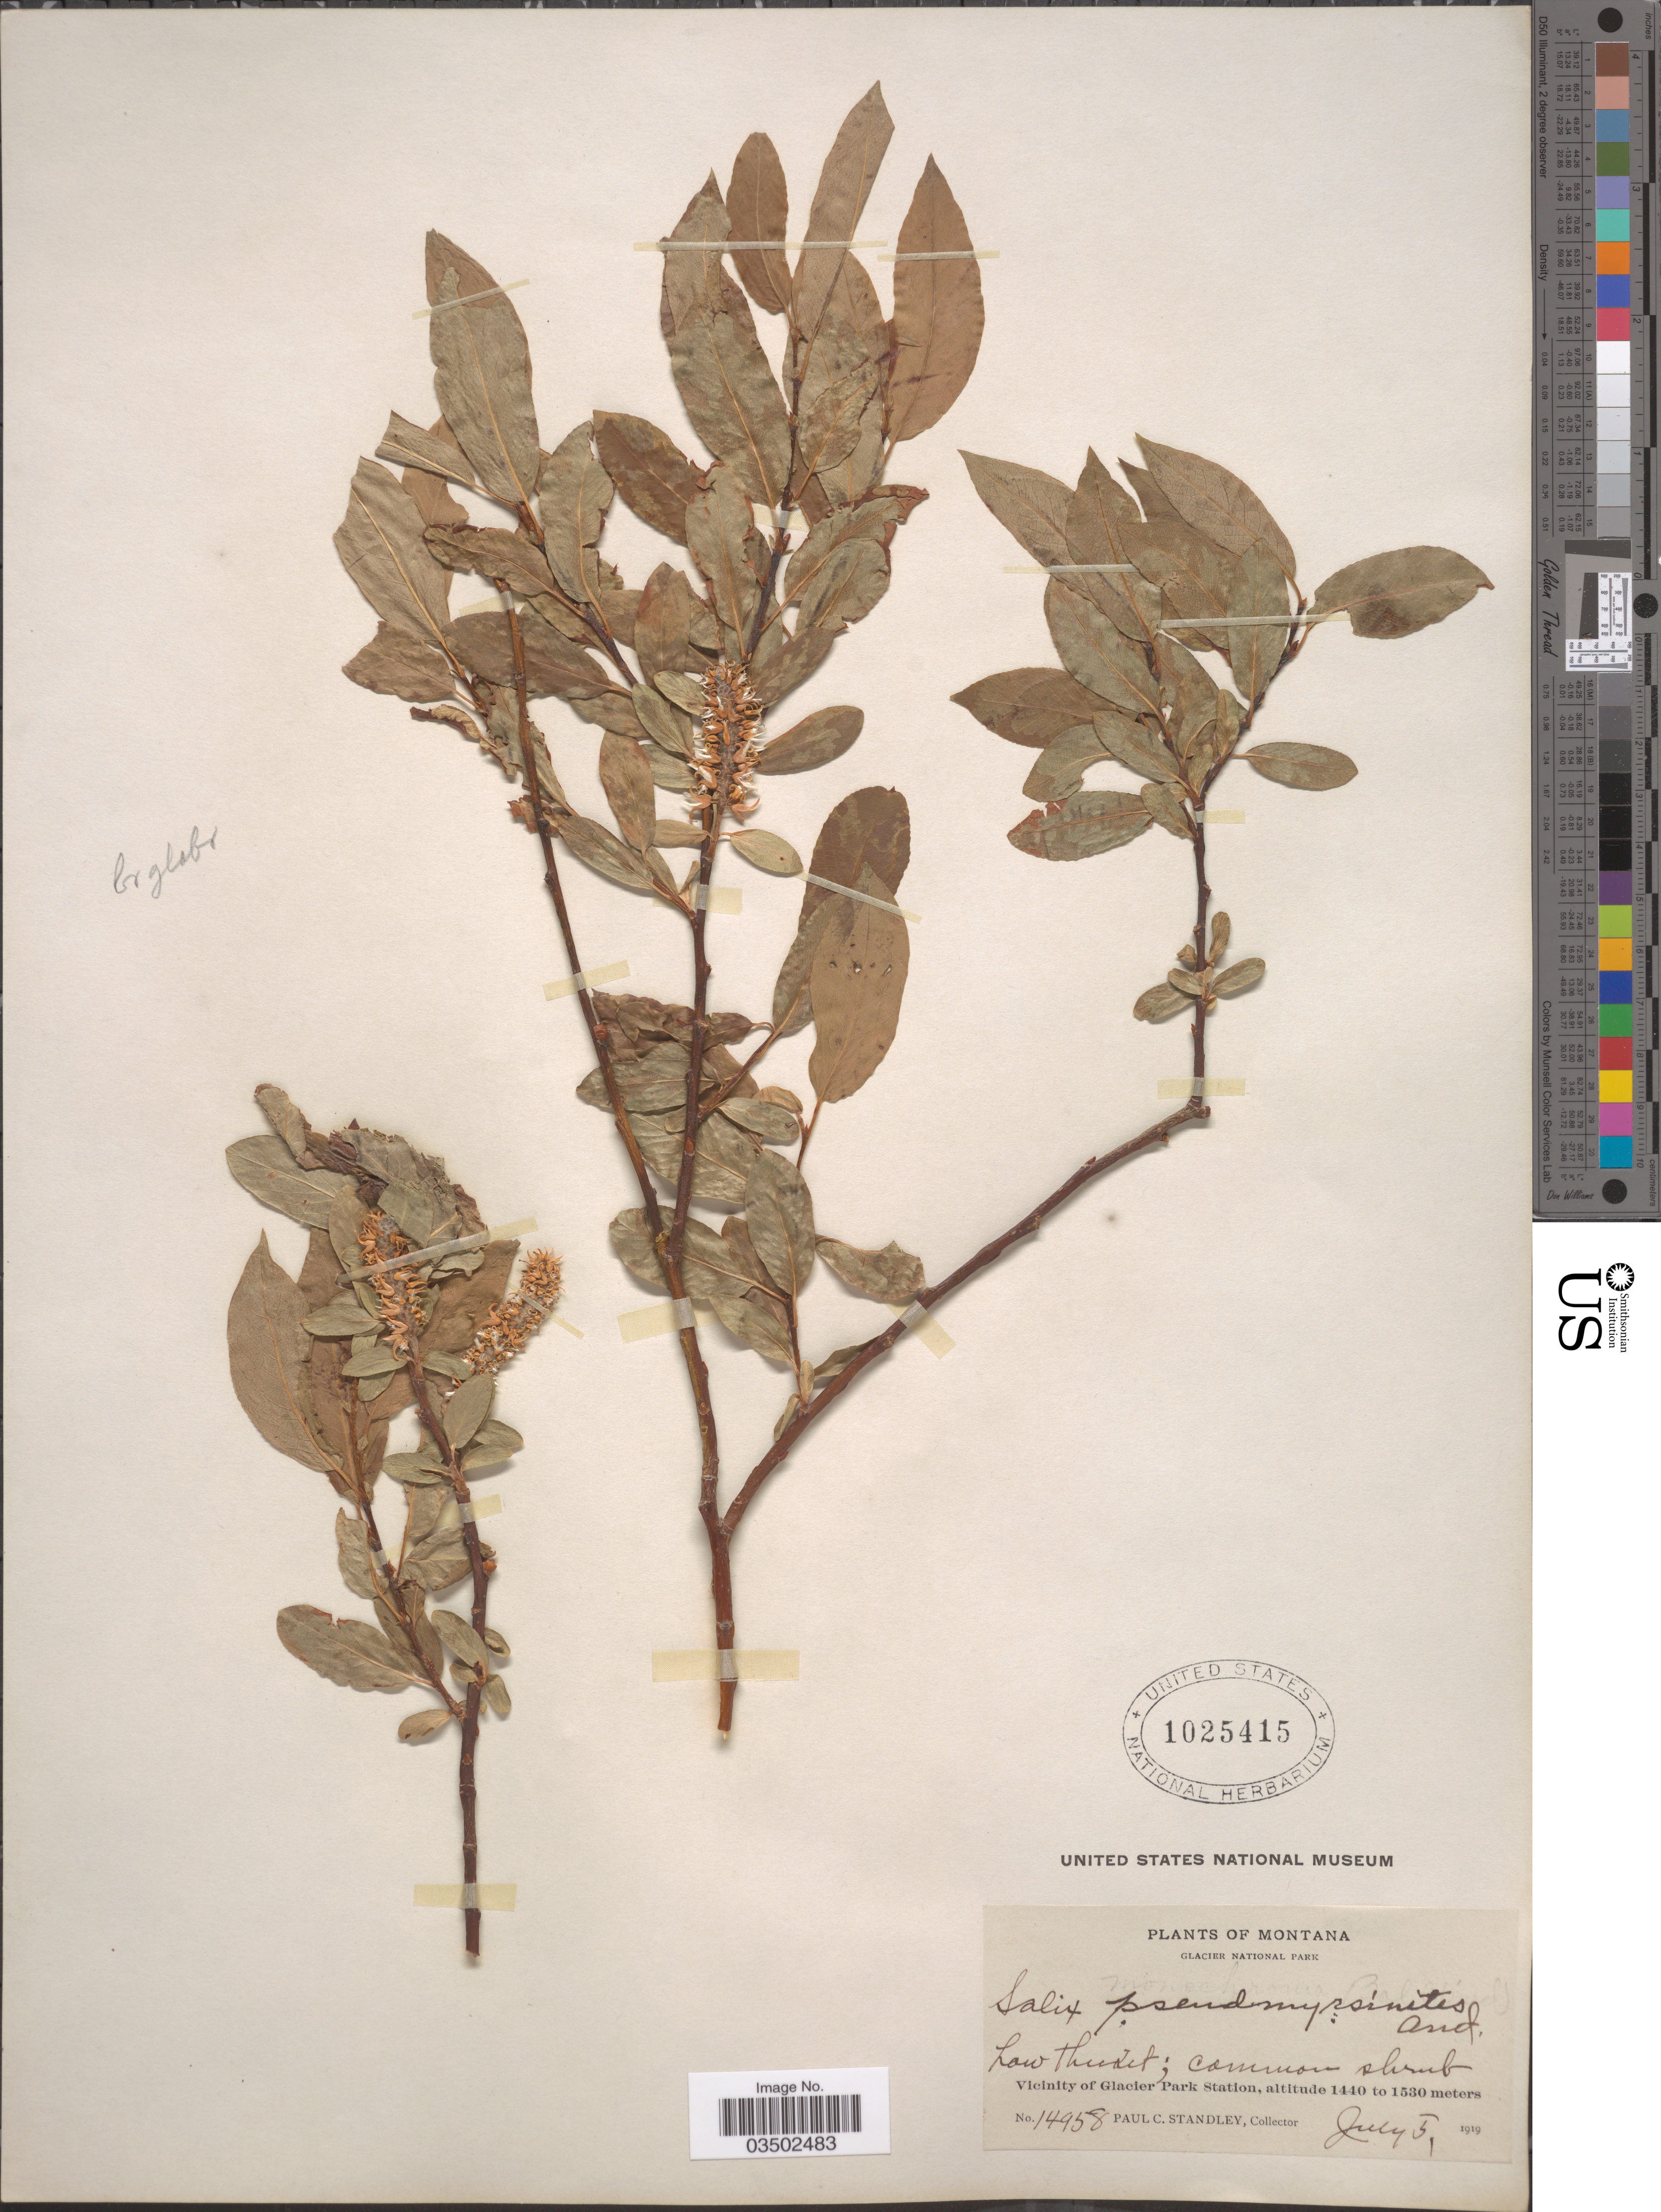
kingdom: Plantae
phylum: Tracheophyta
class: Magnoliopsida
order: Malpighiales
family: Salicaceae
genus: Salix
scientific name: Salix pseudocordata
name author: (Andersson) Andersson ex Rydb.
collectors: P. C. Standley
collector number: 14958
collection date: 1919-07-05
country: United States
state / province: Montana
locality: Glacier National Park. Vicinity of Glacier Park Station.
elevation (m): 1440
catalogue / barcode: US 1025415